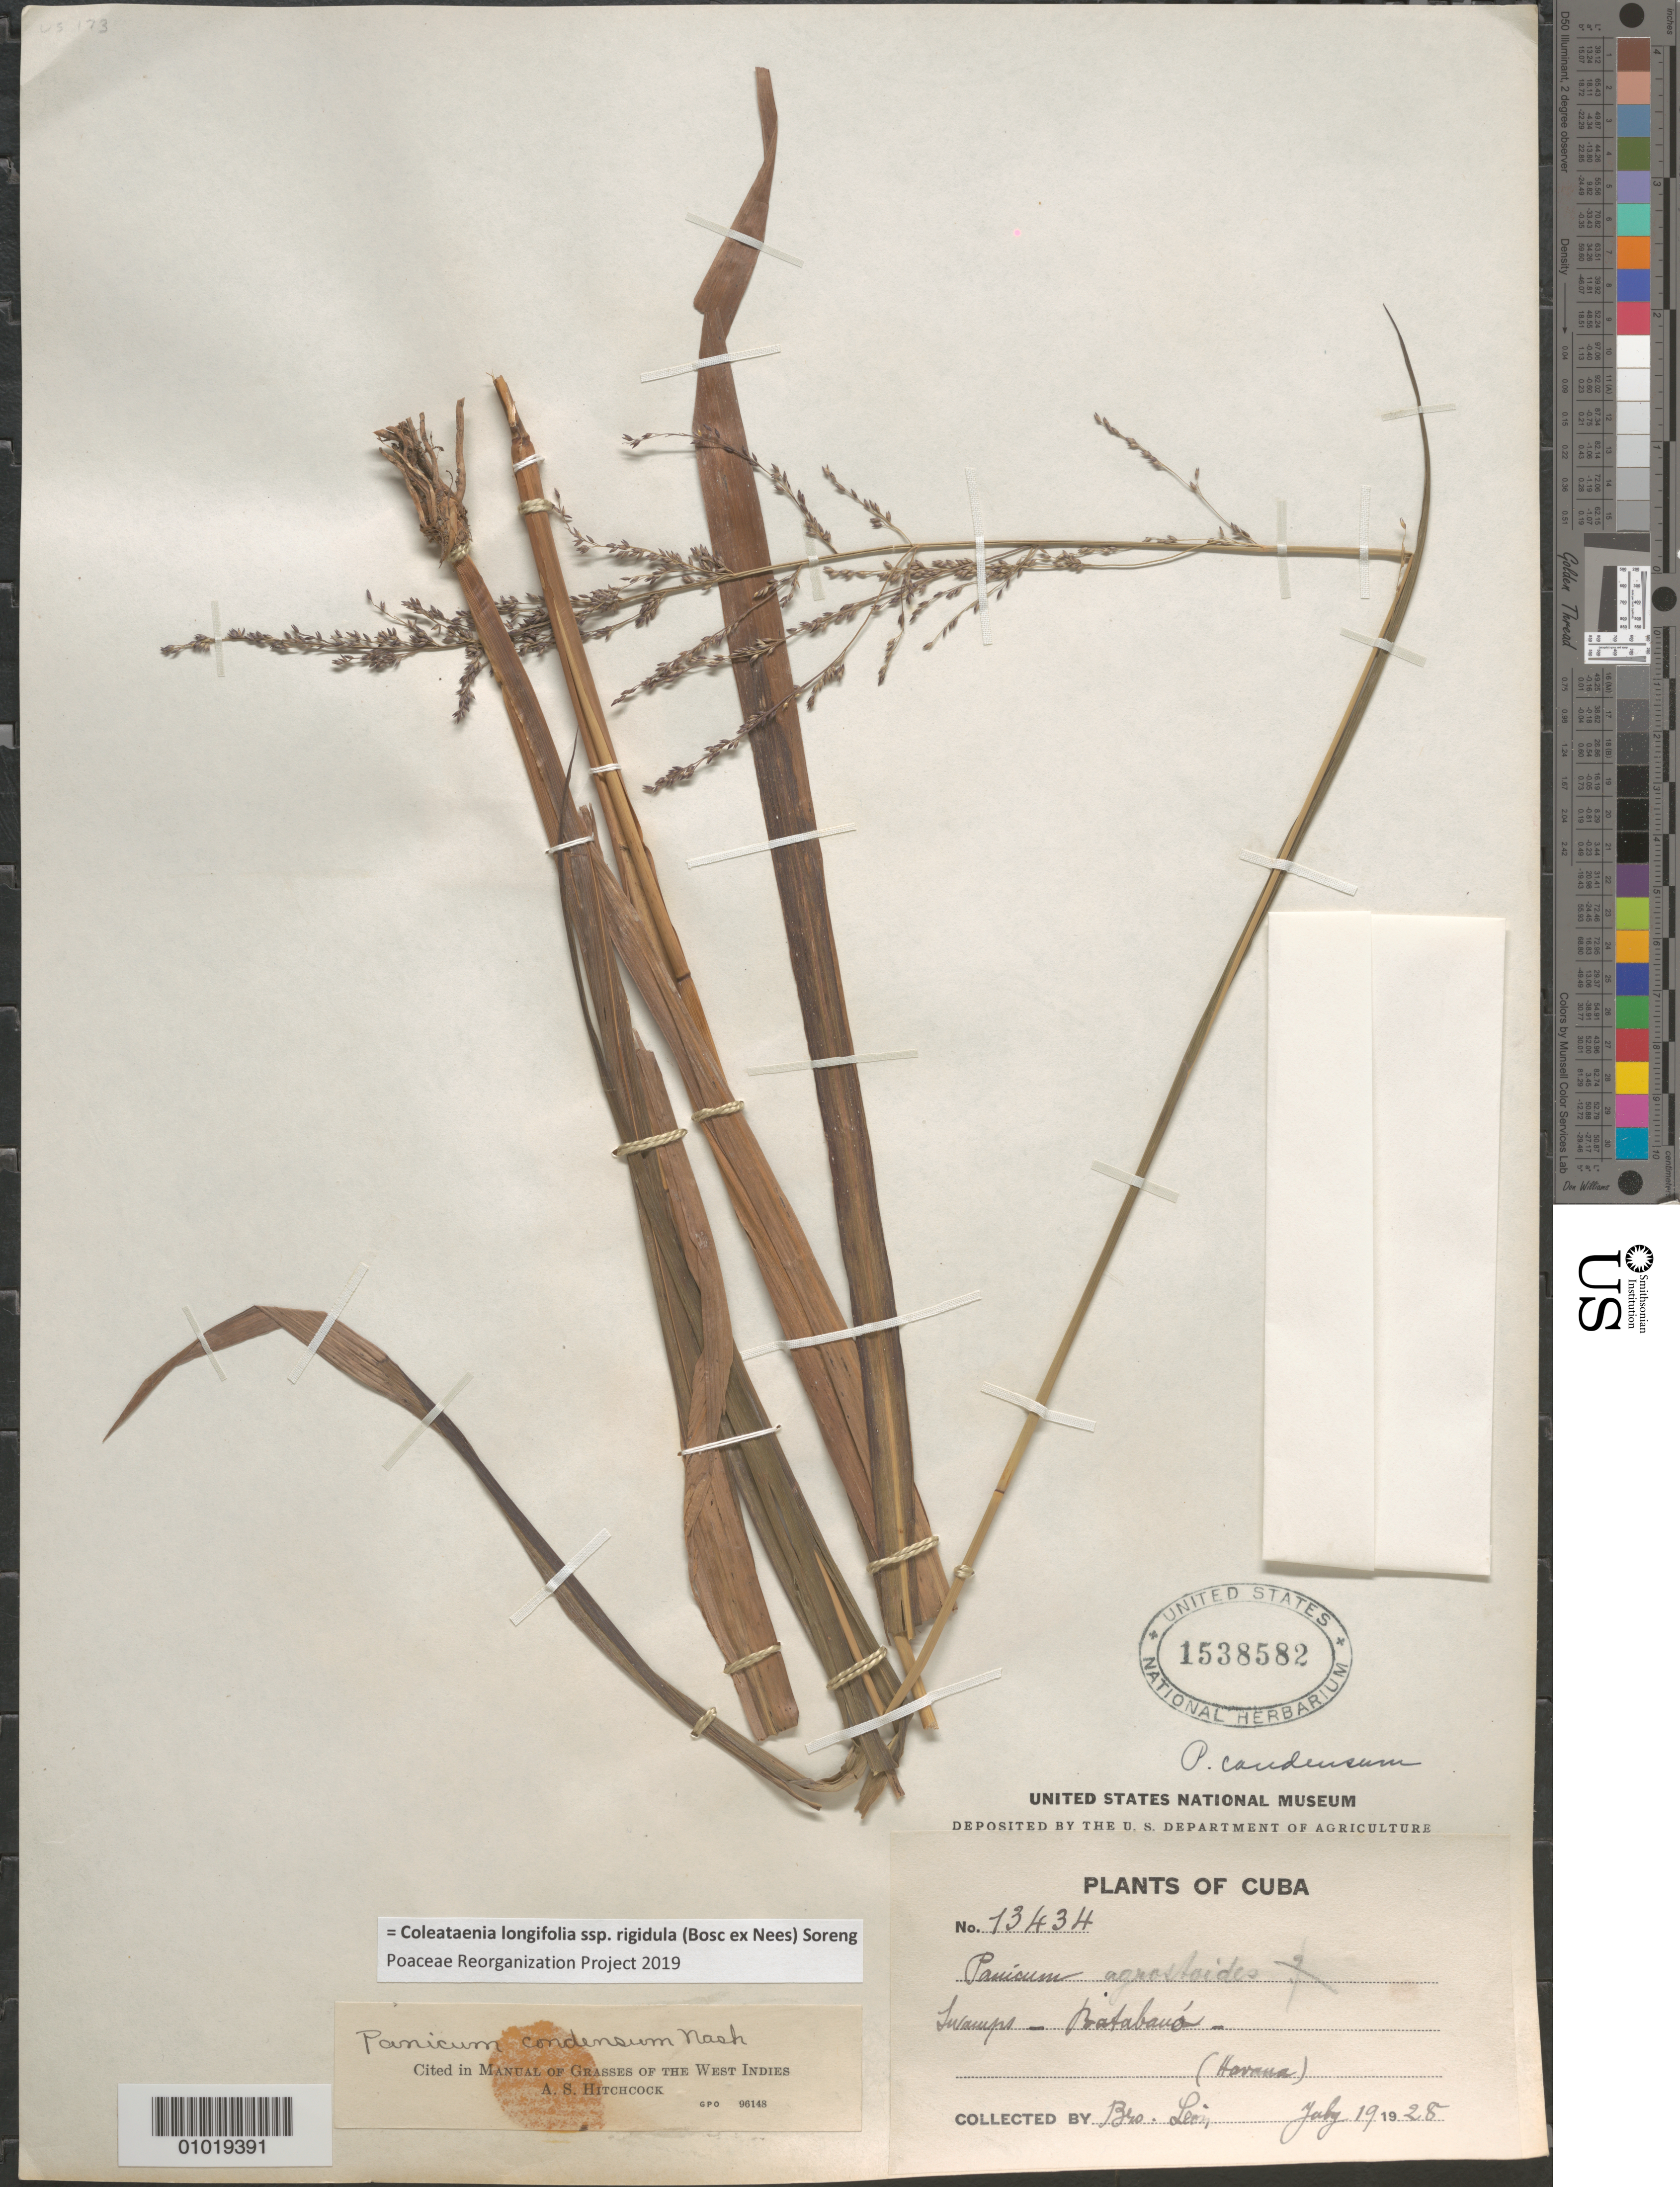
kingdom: Plantae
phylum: Tracheophyta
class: Liliopsida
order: Poales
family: Poaceae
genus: Panicum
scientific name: Panicum condensum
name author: Nash ex Small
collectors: Bro. León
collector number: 13434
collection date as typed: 19 Jul 1928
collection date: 1928-07-19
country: Cuba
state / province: La Habana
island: Cuba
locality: Batabano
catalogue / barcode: US 1538582